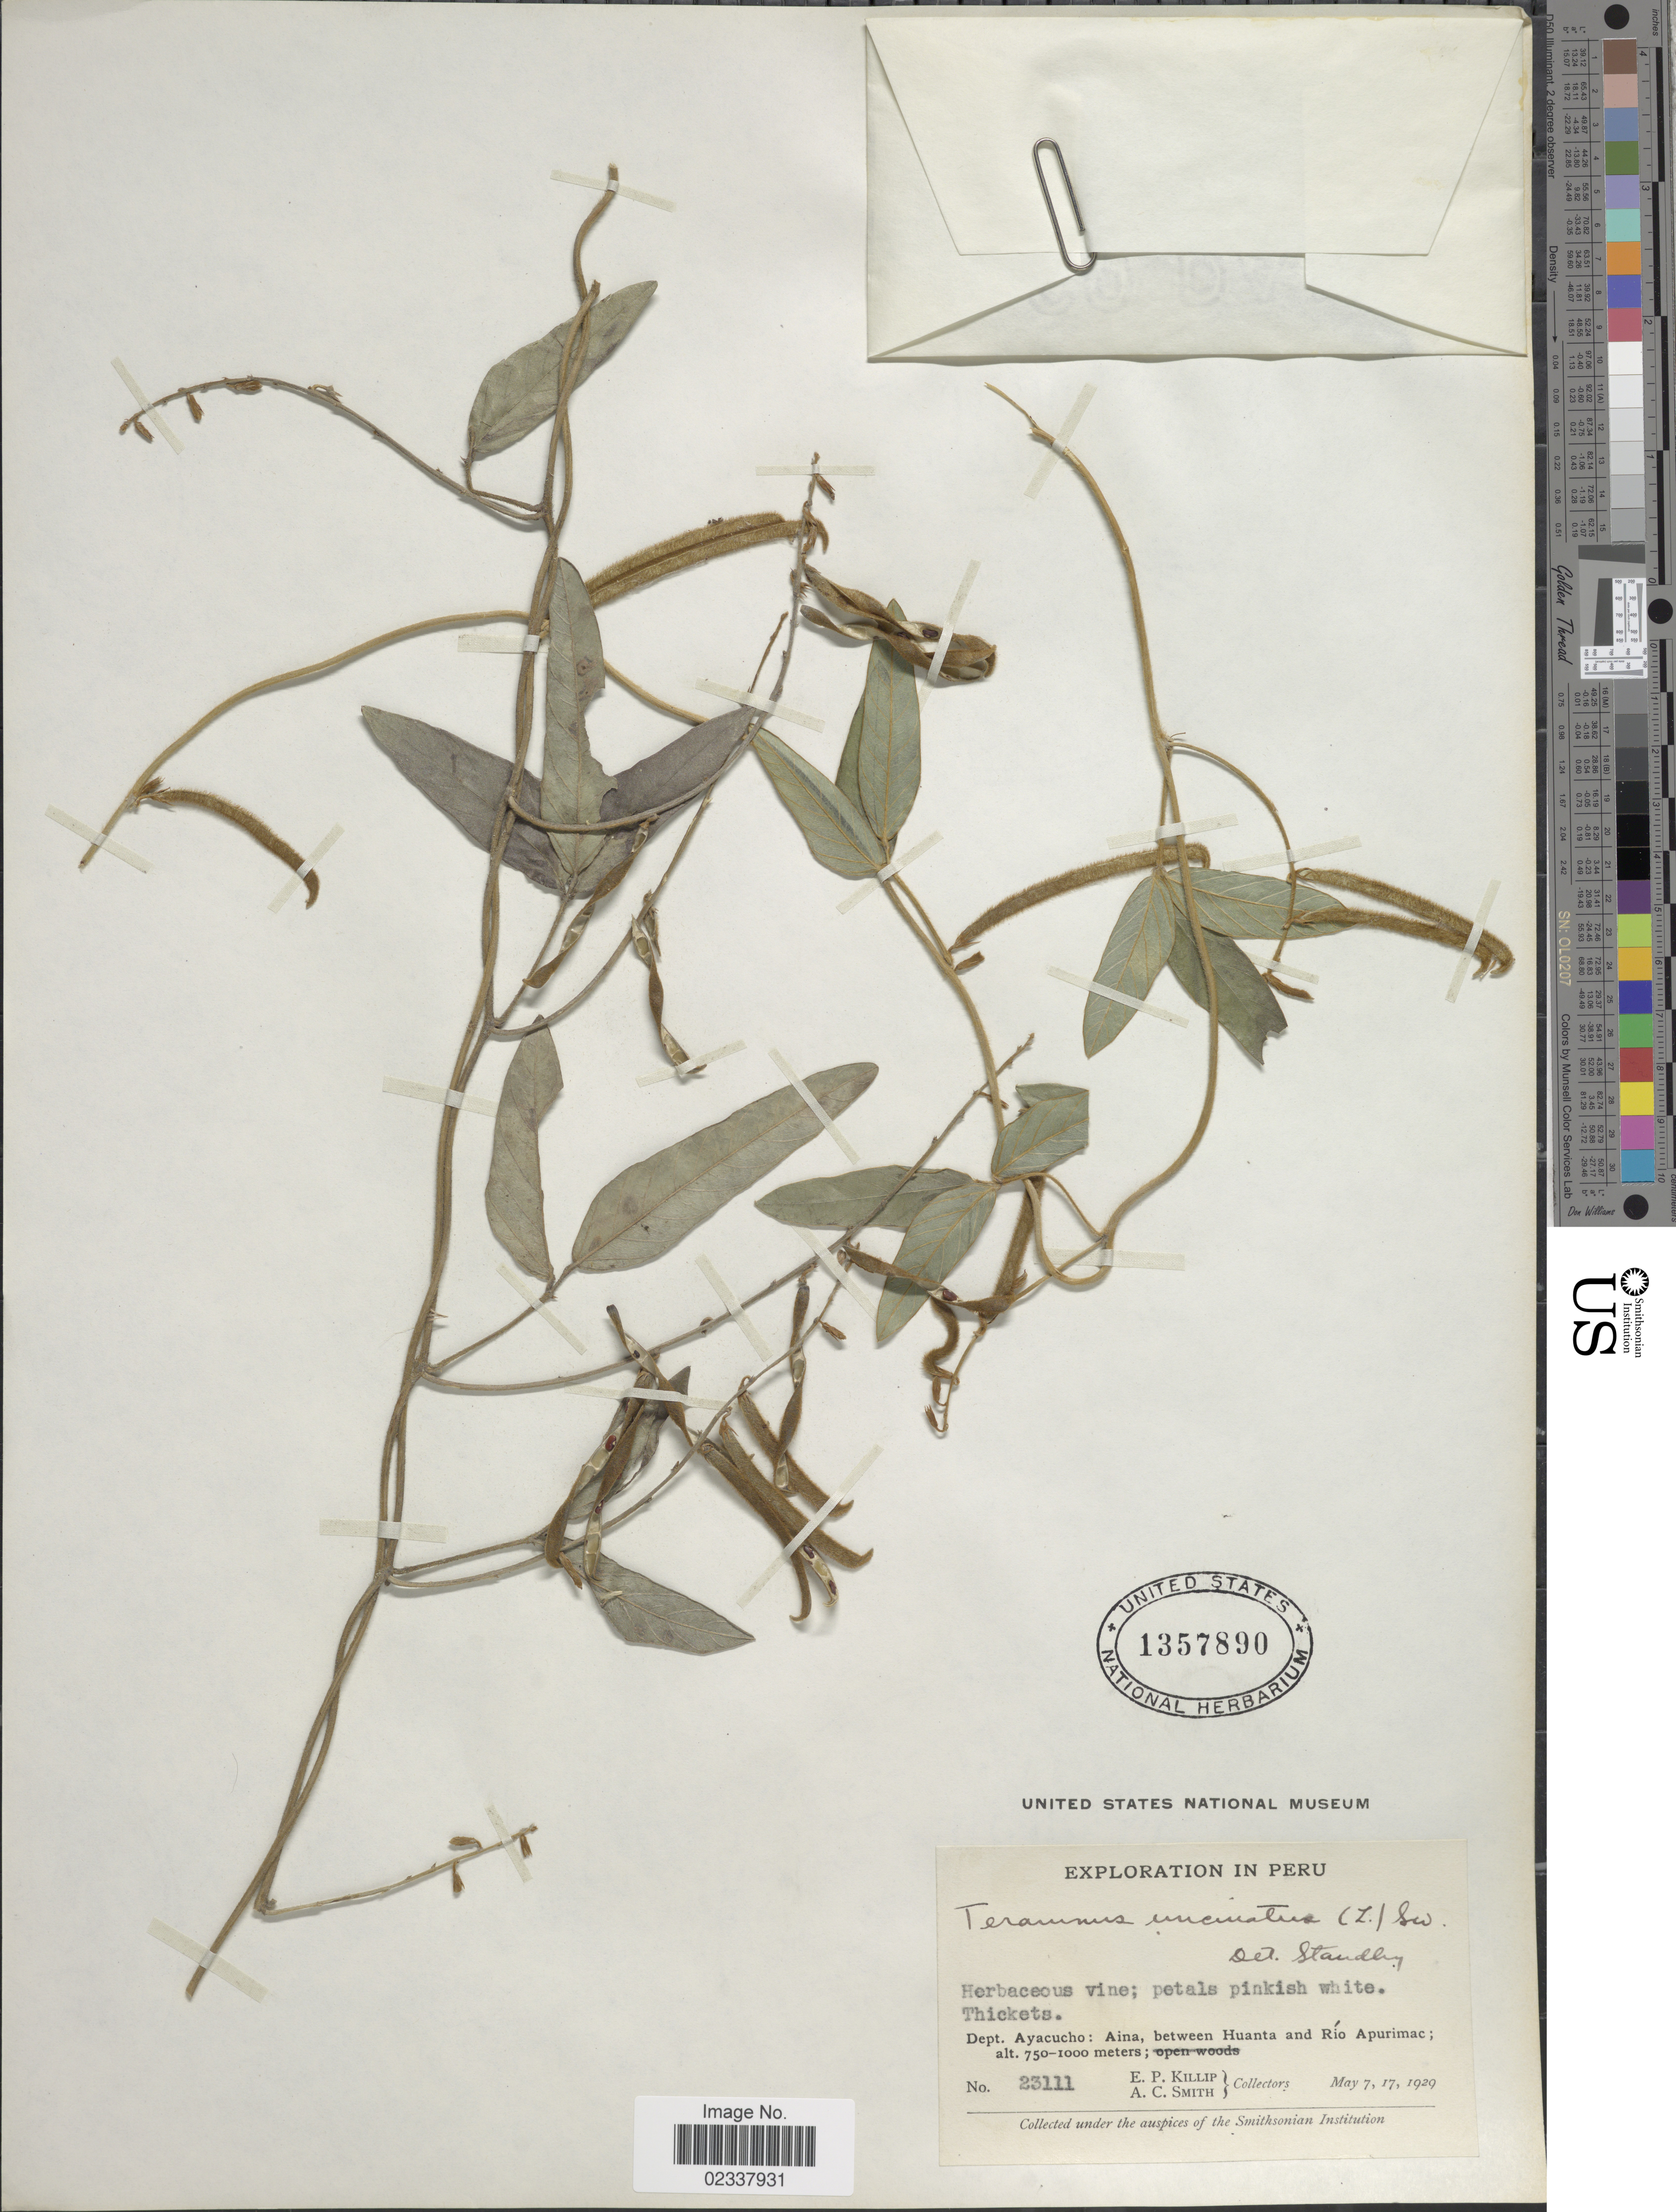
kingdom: Plantae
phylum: Tracheophyta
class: Magnoliopsida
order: Fabales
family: Fabaceae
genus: Teramnus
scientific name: Teramnus uncinatus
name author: (L.) Sw.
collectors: E. P. Killip & A. C. Smith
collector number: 23111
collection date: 1929-05-07/1929-05-17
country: Peru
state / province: Ayacucho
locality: Aina, between Huanta and Río Apurimac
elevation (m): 750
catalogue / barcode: US 1357890